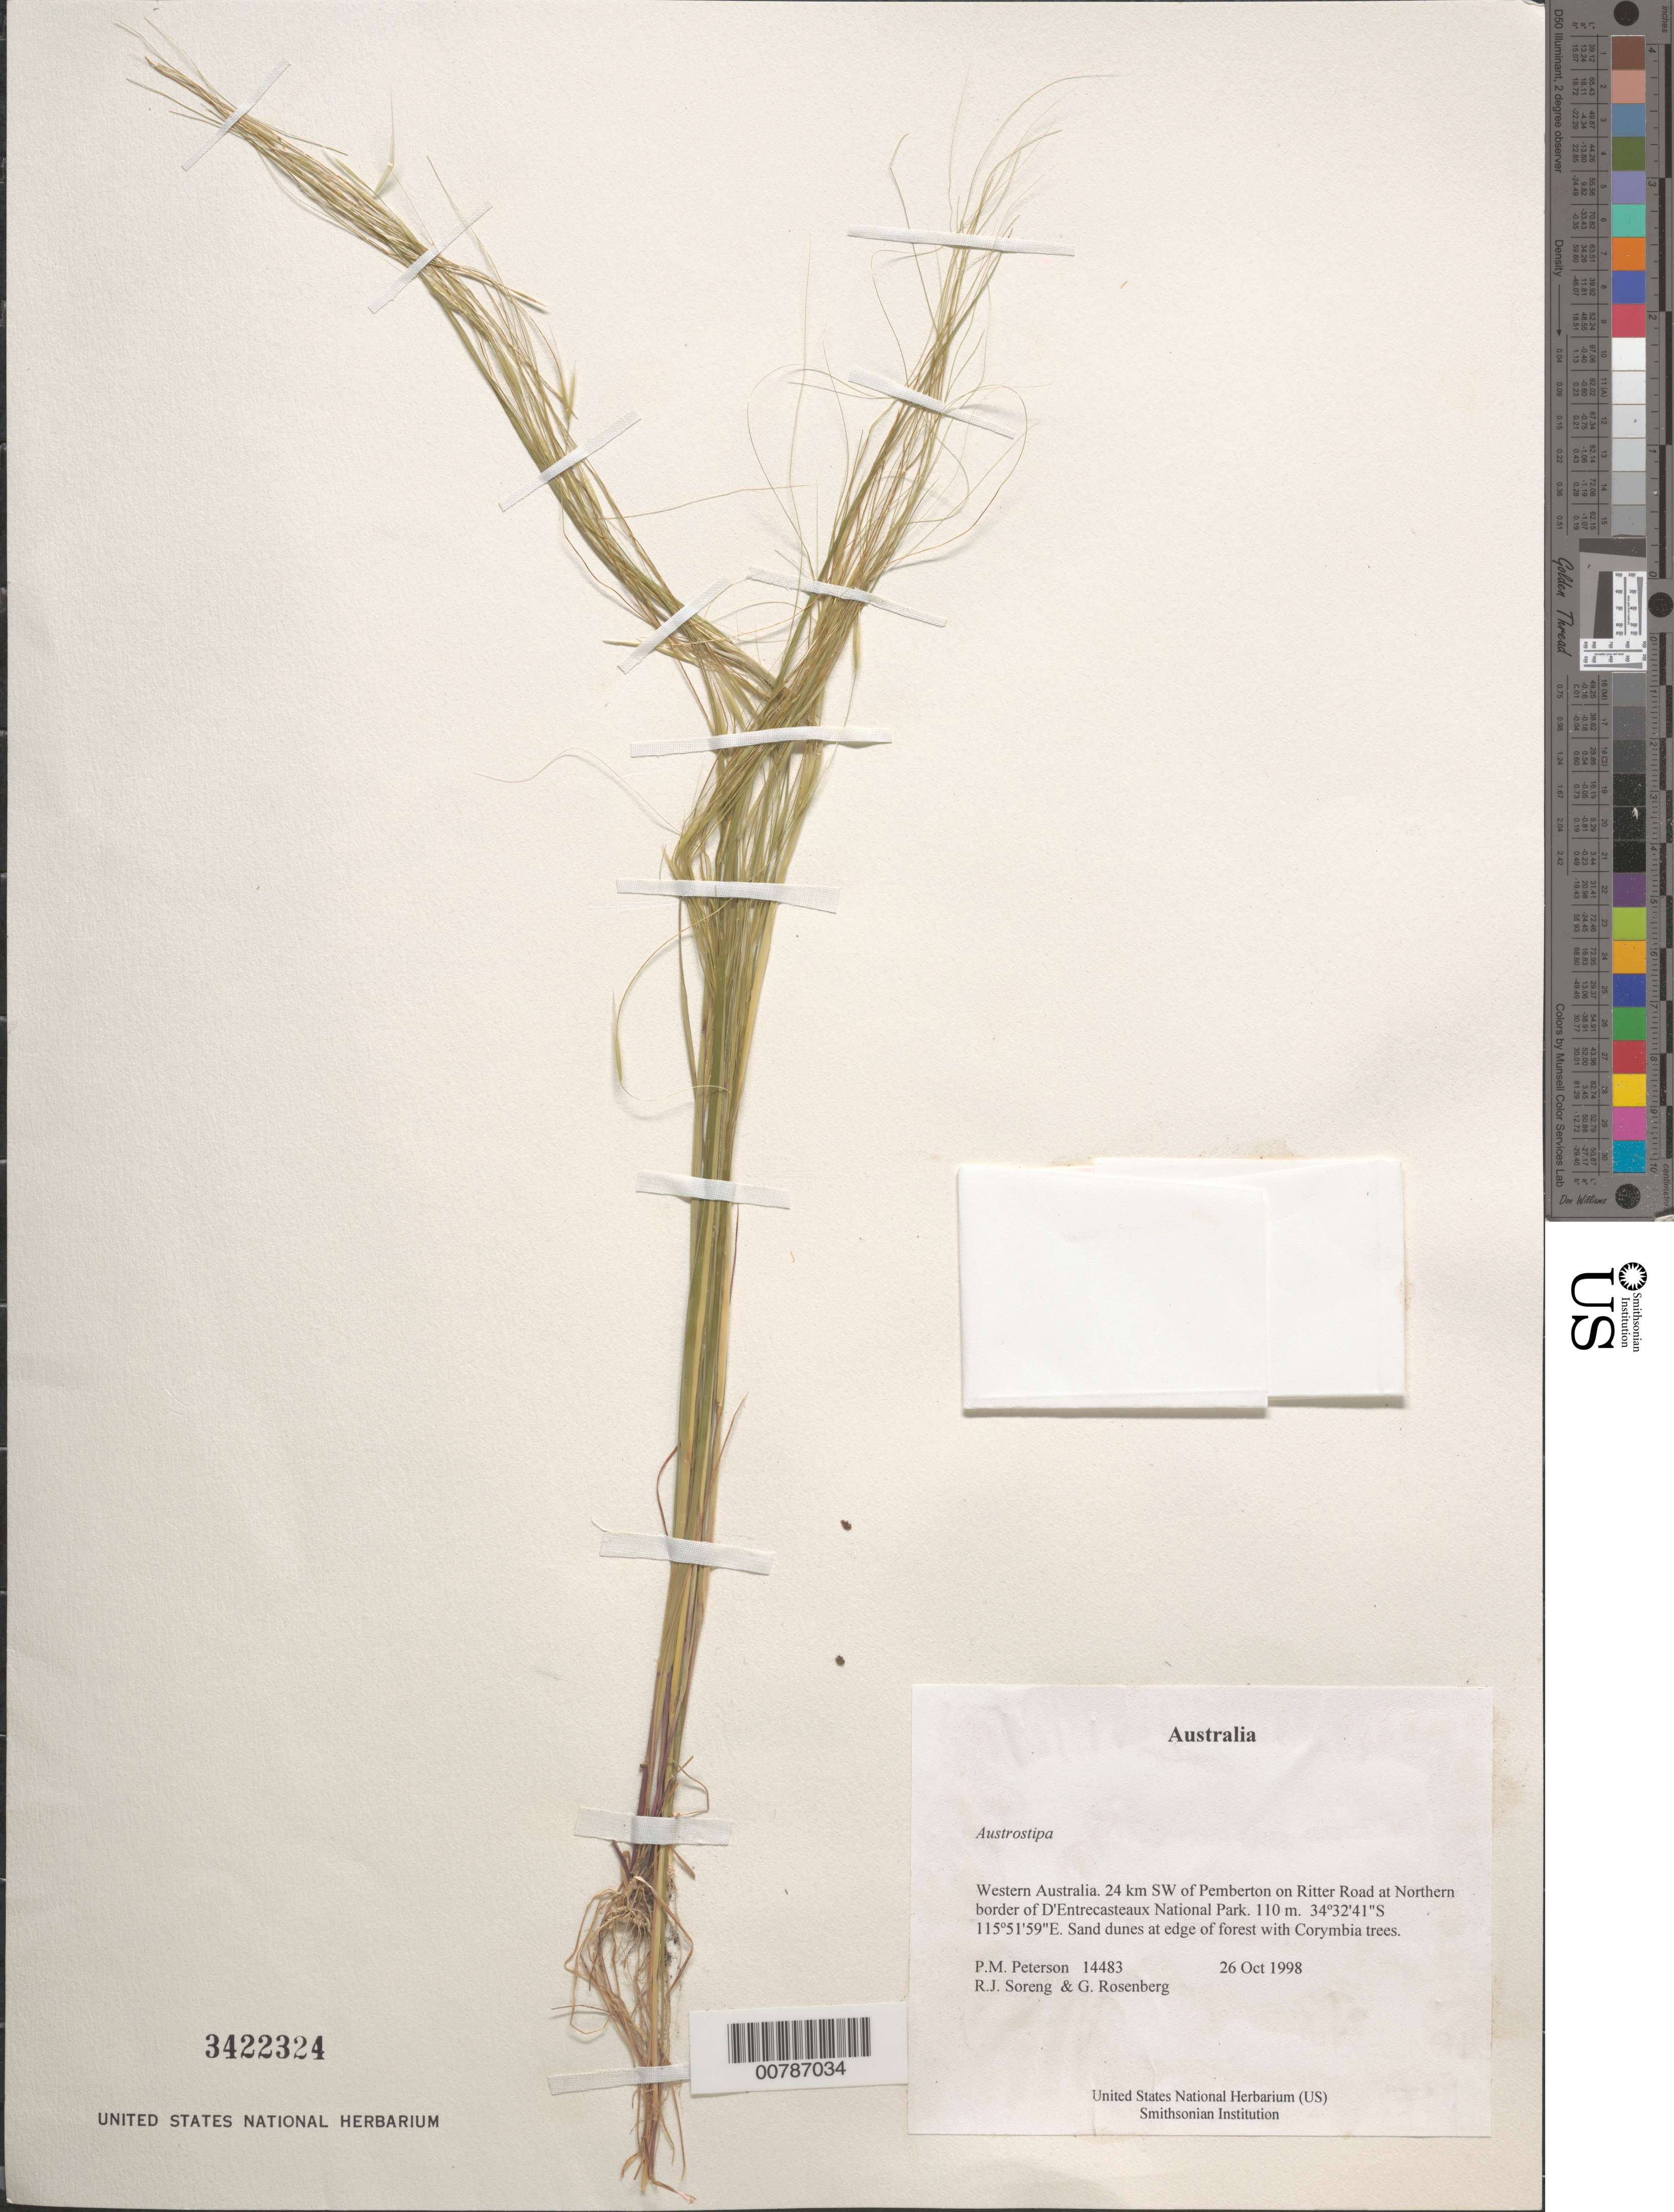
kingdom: Plantae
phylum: Tracheophyta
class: Liliopsida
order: Poales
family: Poaceae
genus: Austrostipa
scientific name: Austrostipa sp.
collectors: P. M. Peterson, R. J. Soreng & G. Rosenberg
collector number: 14483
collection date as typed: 26 Oct 1998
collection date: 1998-10-26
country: Australia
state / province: Western Australia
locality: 24 km SW of Pemberton on Ritter Road at Northern border of D'Entrecasteaux National Park.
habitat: Sand dunes at edge of forest with Corymbia trees.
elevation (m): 110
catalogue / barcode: US 3422324